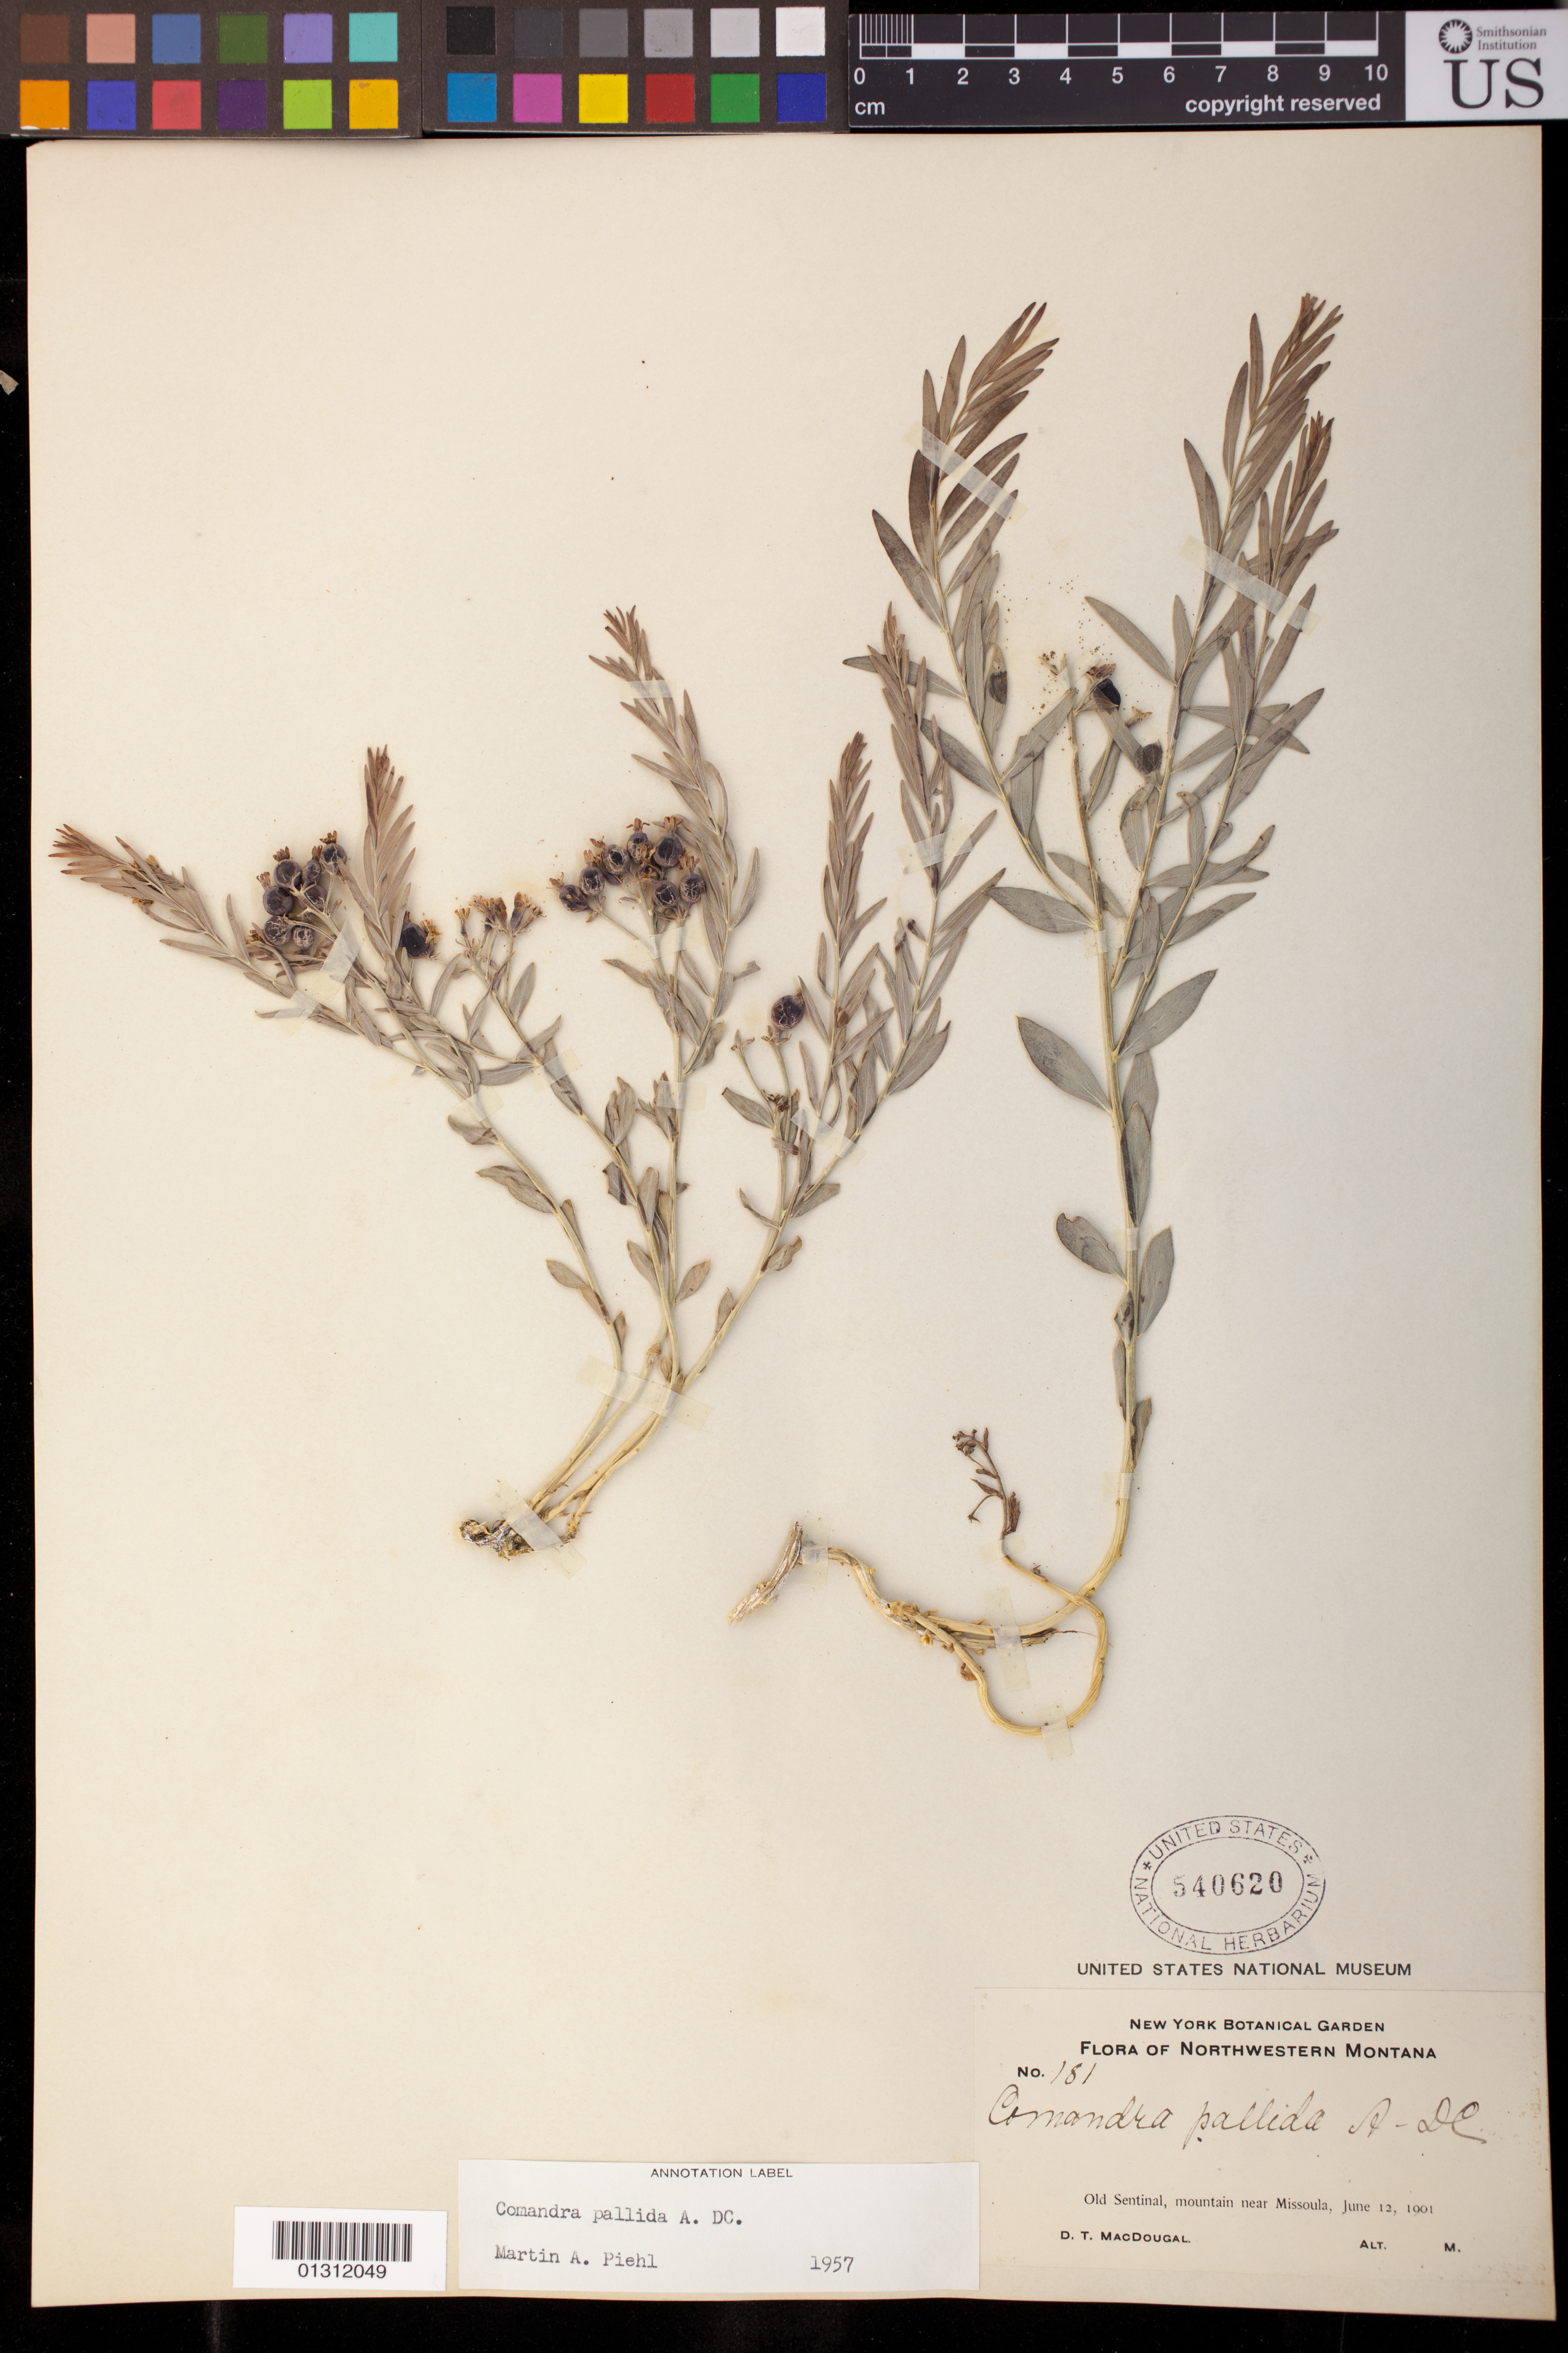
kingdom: Plantae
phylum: Tracheophyta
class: Magnoliopsida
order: Santalales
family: Comandraceae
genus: Comandra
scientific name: Comandra pallida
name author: A. DC.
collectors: D. T. MacDougal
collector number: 181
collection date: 1901-06-12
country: United States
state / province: Montana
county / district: Missoula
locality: Old Sentinal, mountain near Missoula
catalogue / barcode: US 540620